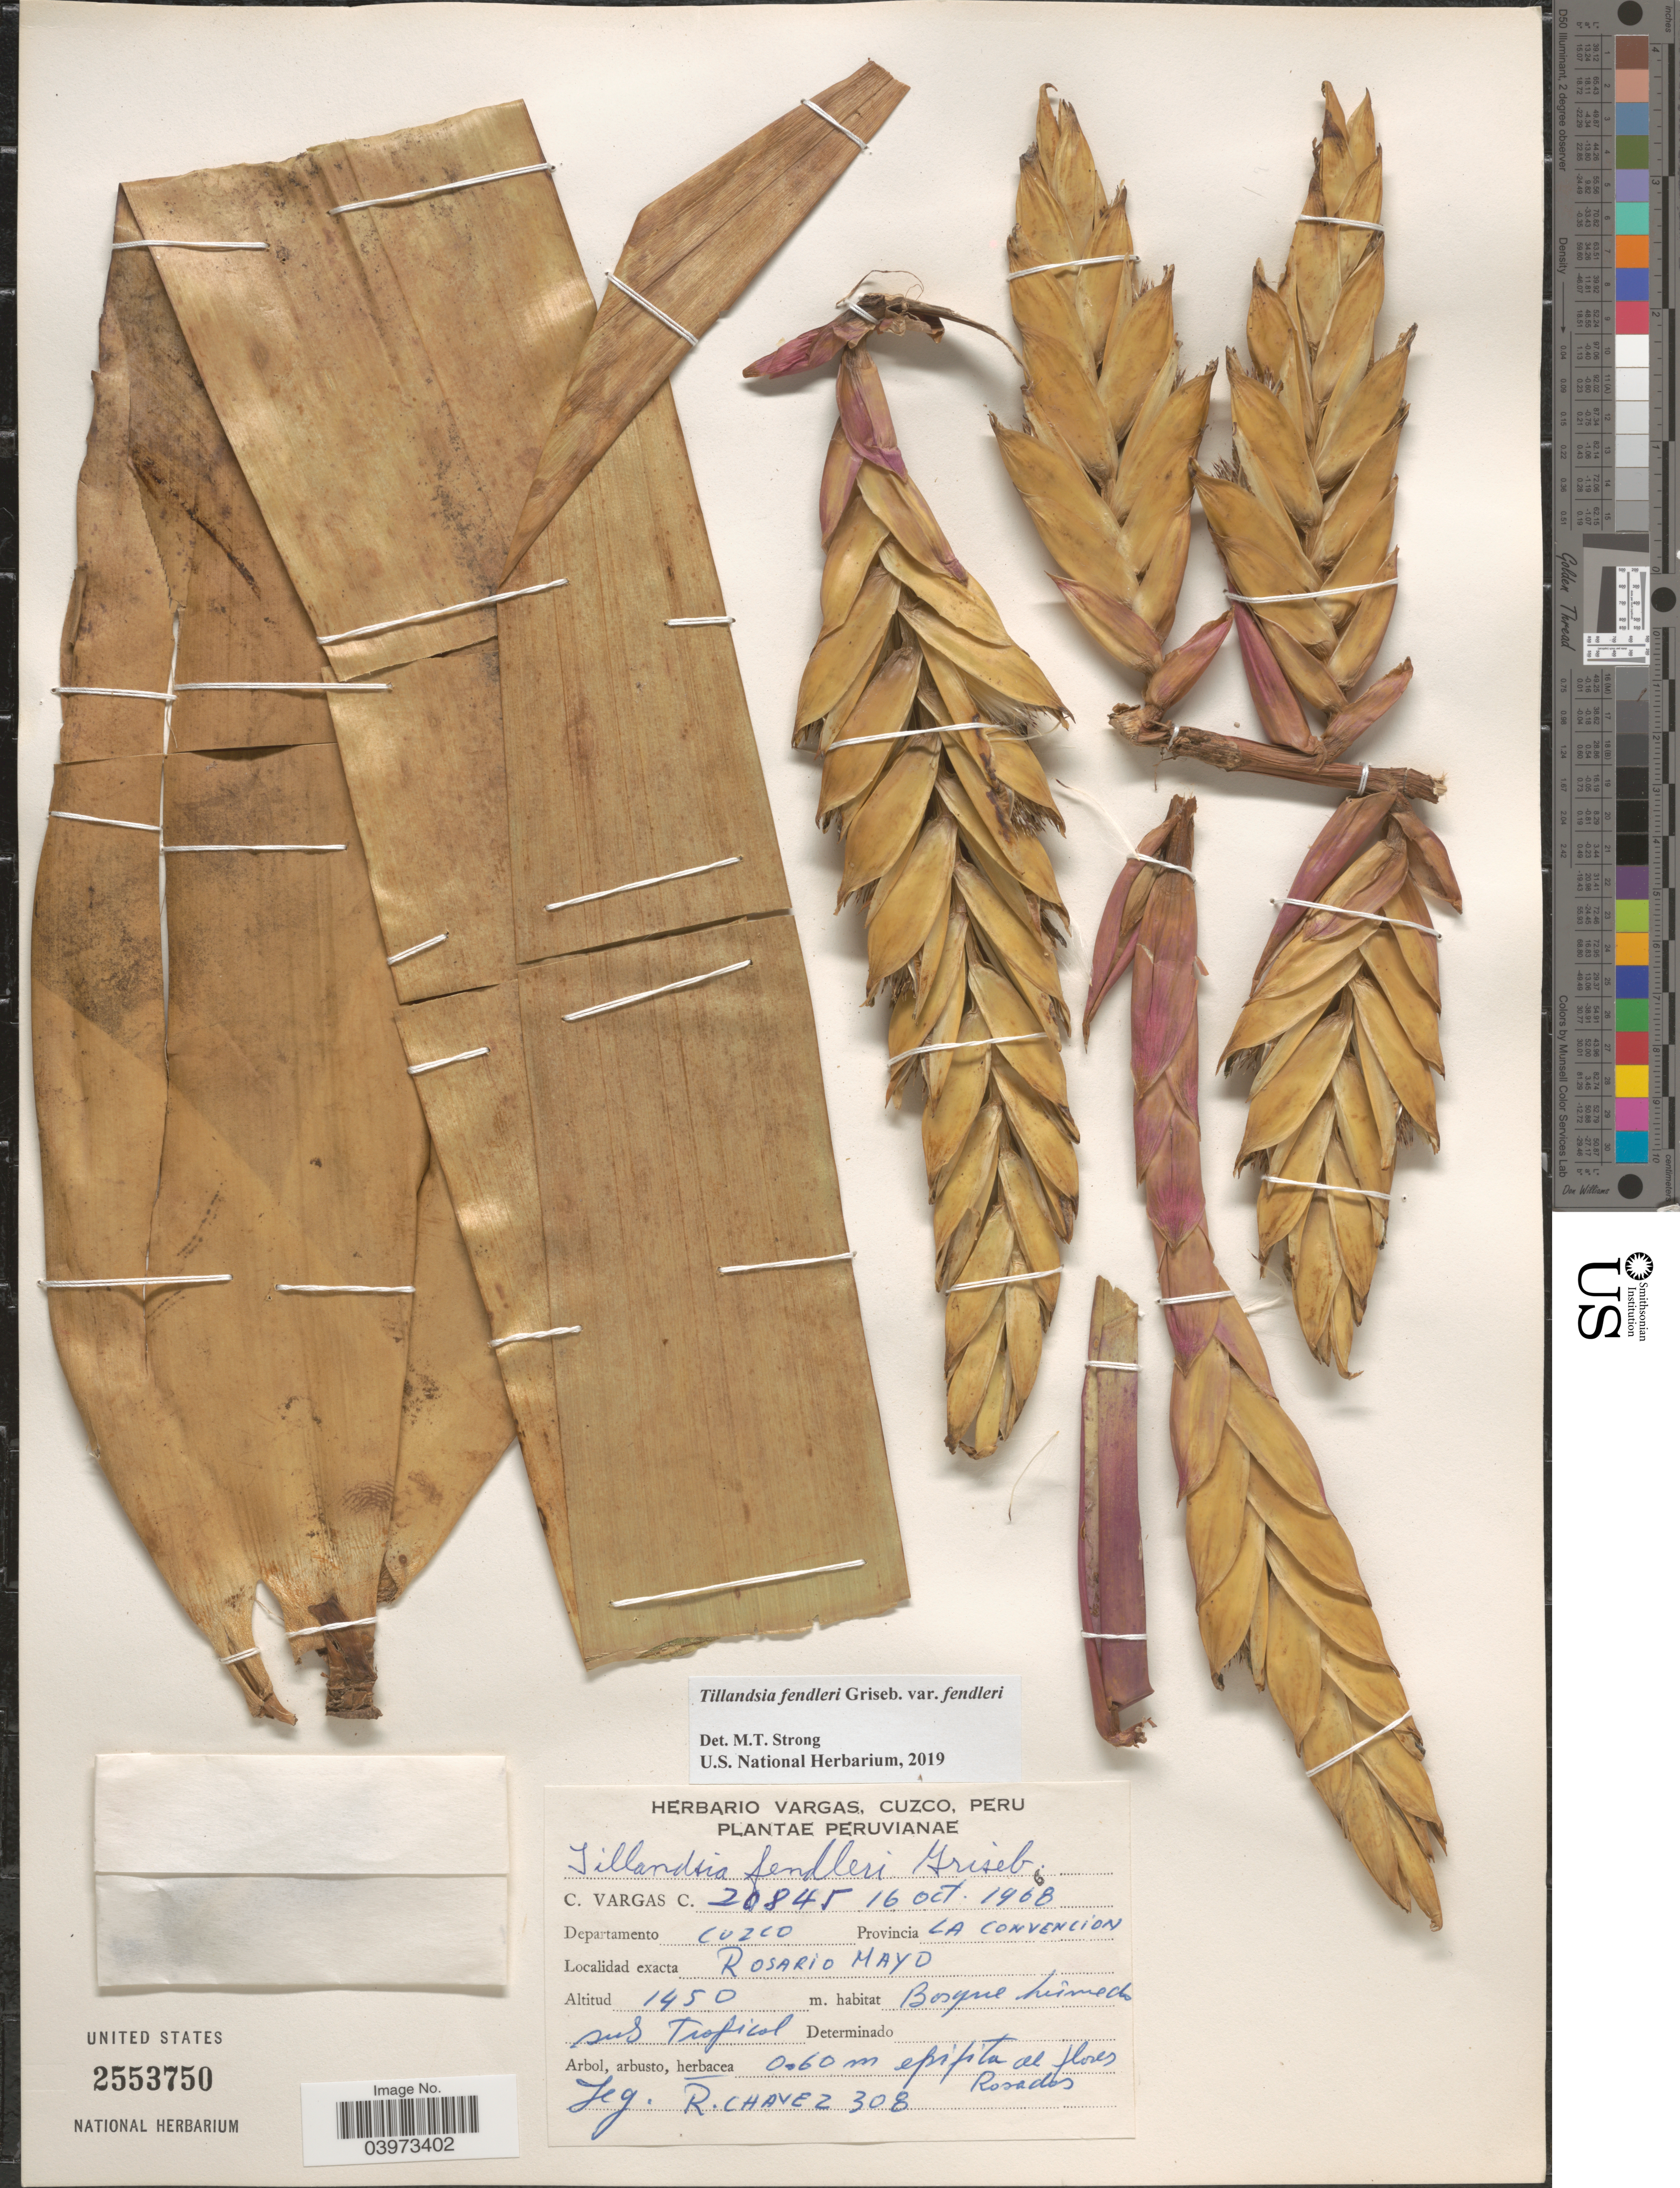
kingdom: Plantae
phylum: Tracheophyta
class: Liliopsida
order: Poales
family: Bromeliaceae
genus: Tillandsia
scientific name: Tillandsia fendleri var. fendleri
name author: Griseb.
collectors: R. Chávez & C. Vargas Calderón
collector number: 308/20845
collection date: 1968-10-16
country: Peru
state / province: Cusco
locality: Departamento Cuzco. Provincia La Convencion. Rosario Mayo.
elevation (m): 1450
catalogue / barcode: US 2553750